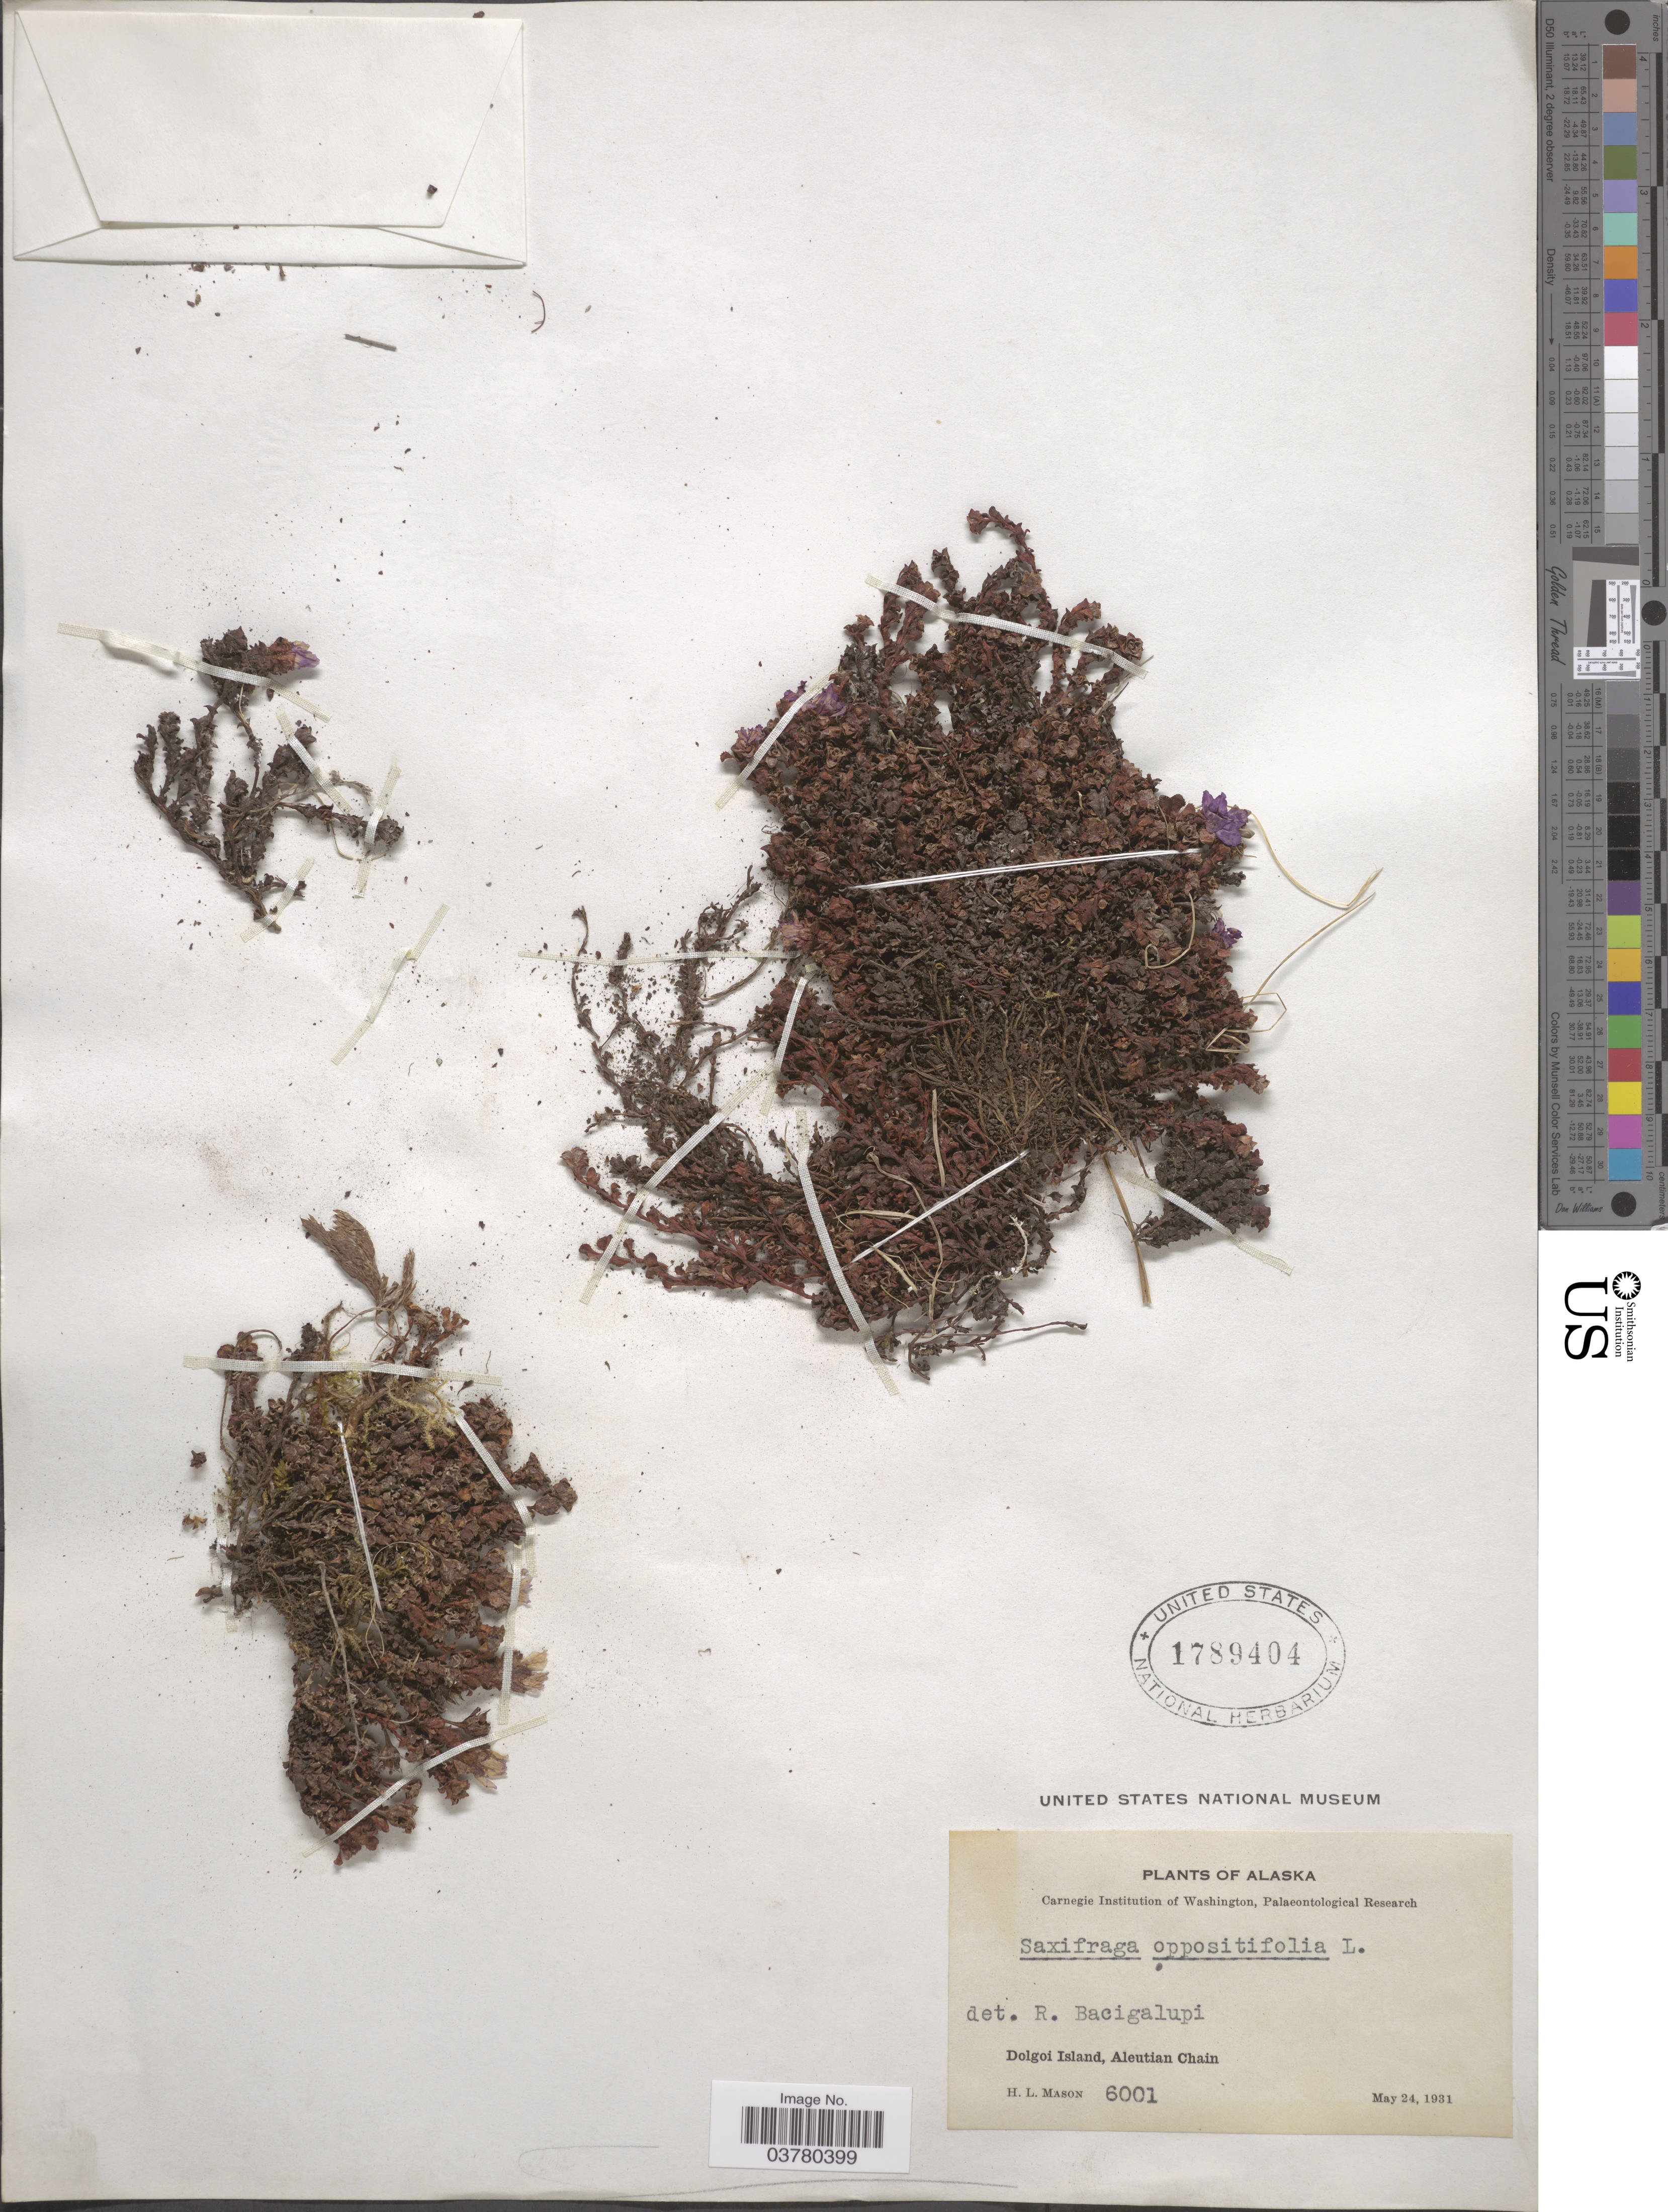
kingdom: Plantae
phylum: Tracheophyta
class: Magnoliopsida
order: Saxifragales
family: Saxifragaceae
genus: Saxifraga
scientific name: Saxifraga oppositifolia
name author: L.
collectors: H. L. Mason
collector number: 6001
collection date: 1931-05-24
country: United States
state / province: Alaska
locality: Dolgoi Island, Aleutian Chain.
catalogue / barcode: US 1789404